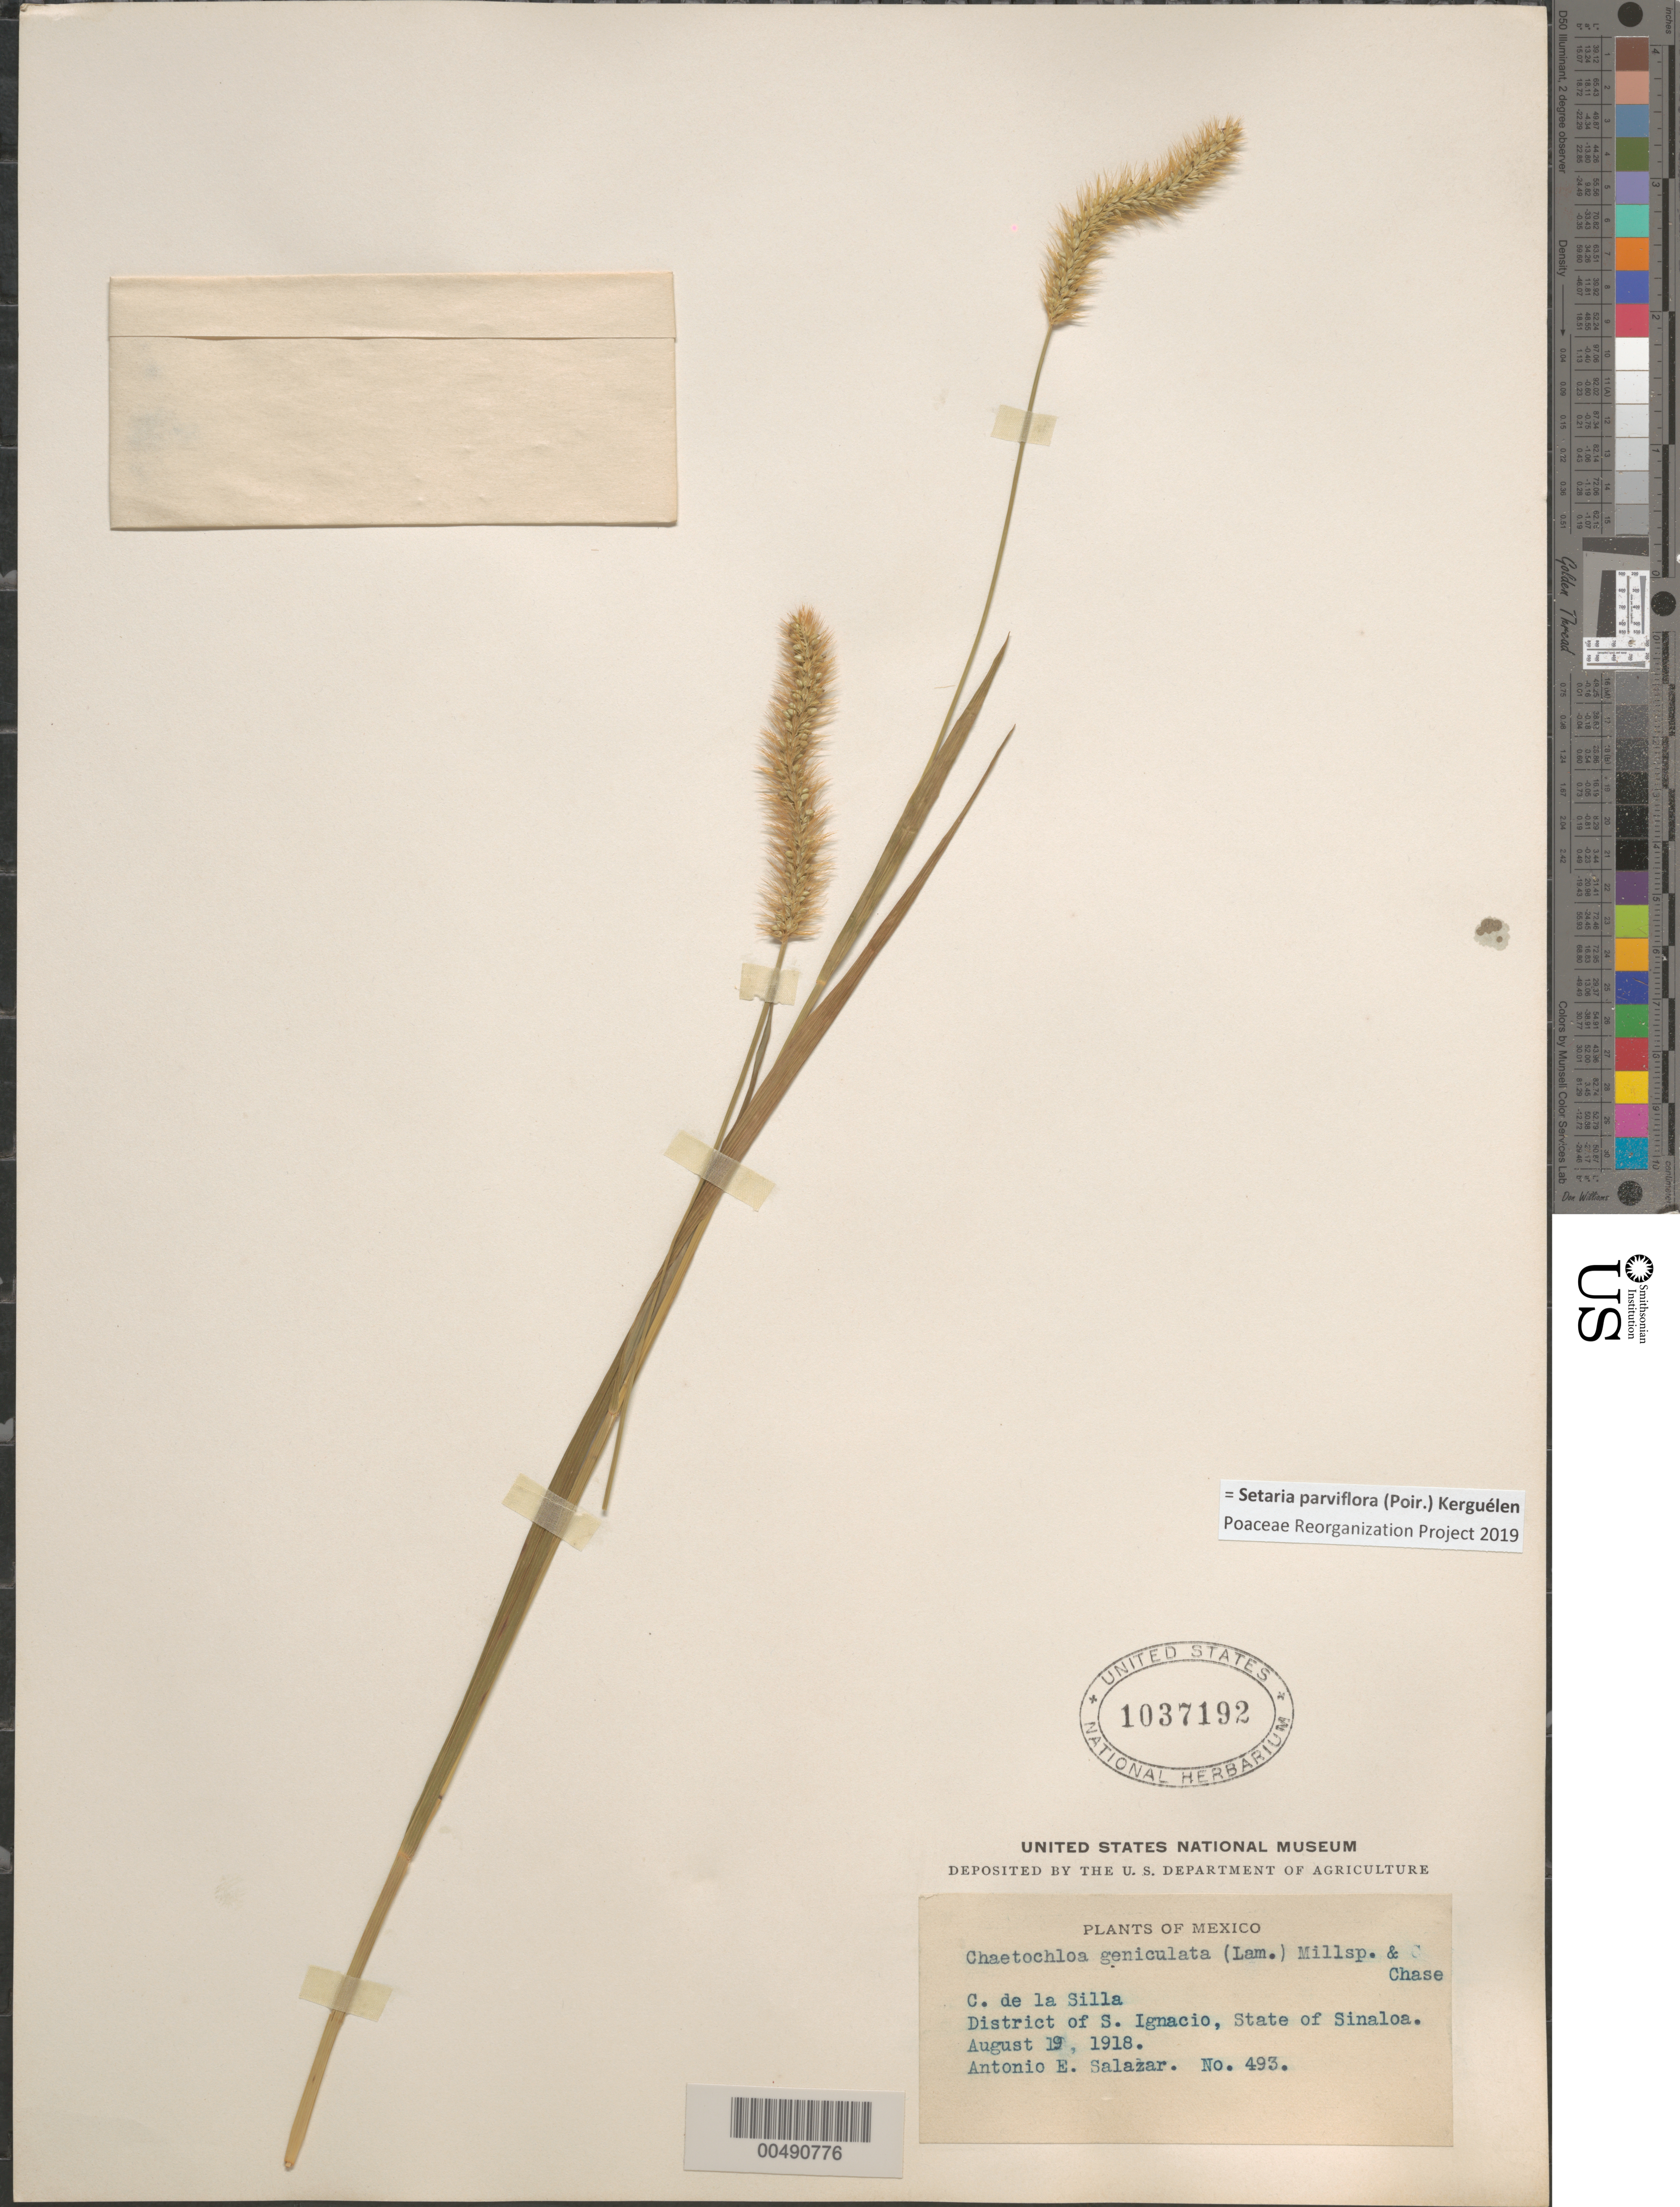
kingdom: Plantae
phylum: Tracheophyta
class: Liliopsida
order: Poales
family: Poaceae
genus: Setaria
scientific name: Setaria parviflora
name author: (Poir.) Kerguélen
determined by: Sánchez-Ken, J. G.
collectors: A. E. Salazar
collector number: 493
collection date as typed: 19 Aug 1918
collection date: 1918-08-19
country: Mexico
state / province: Sinaloa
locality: Dist of San Ignacio, C. de la Silla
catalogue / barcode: US 1037192